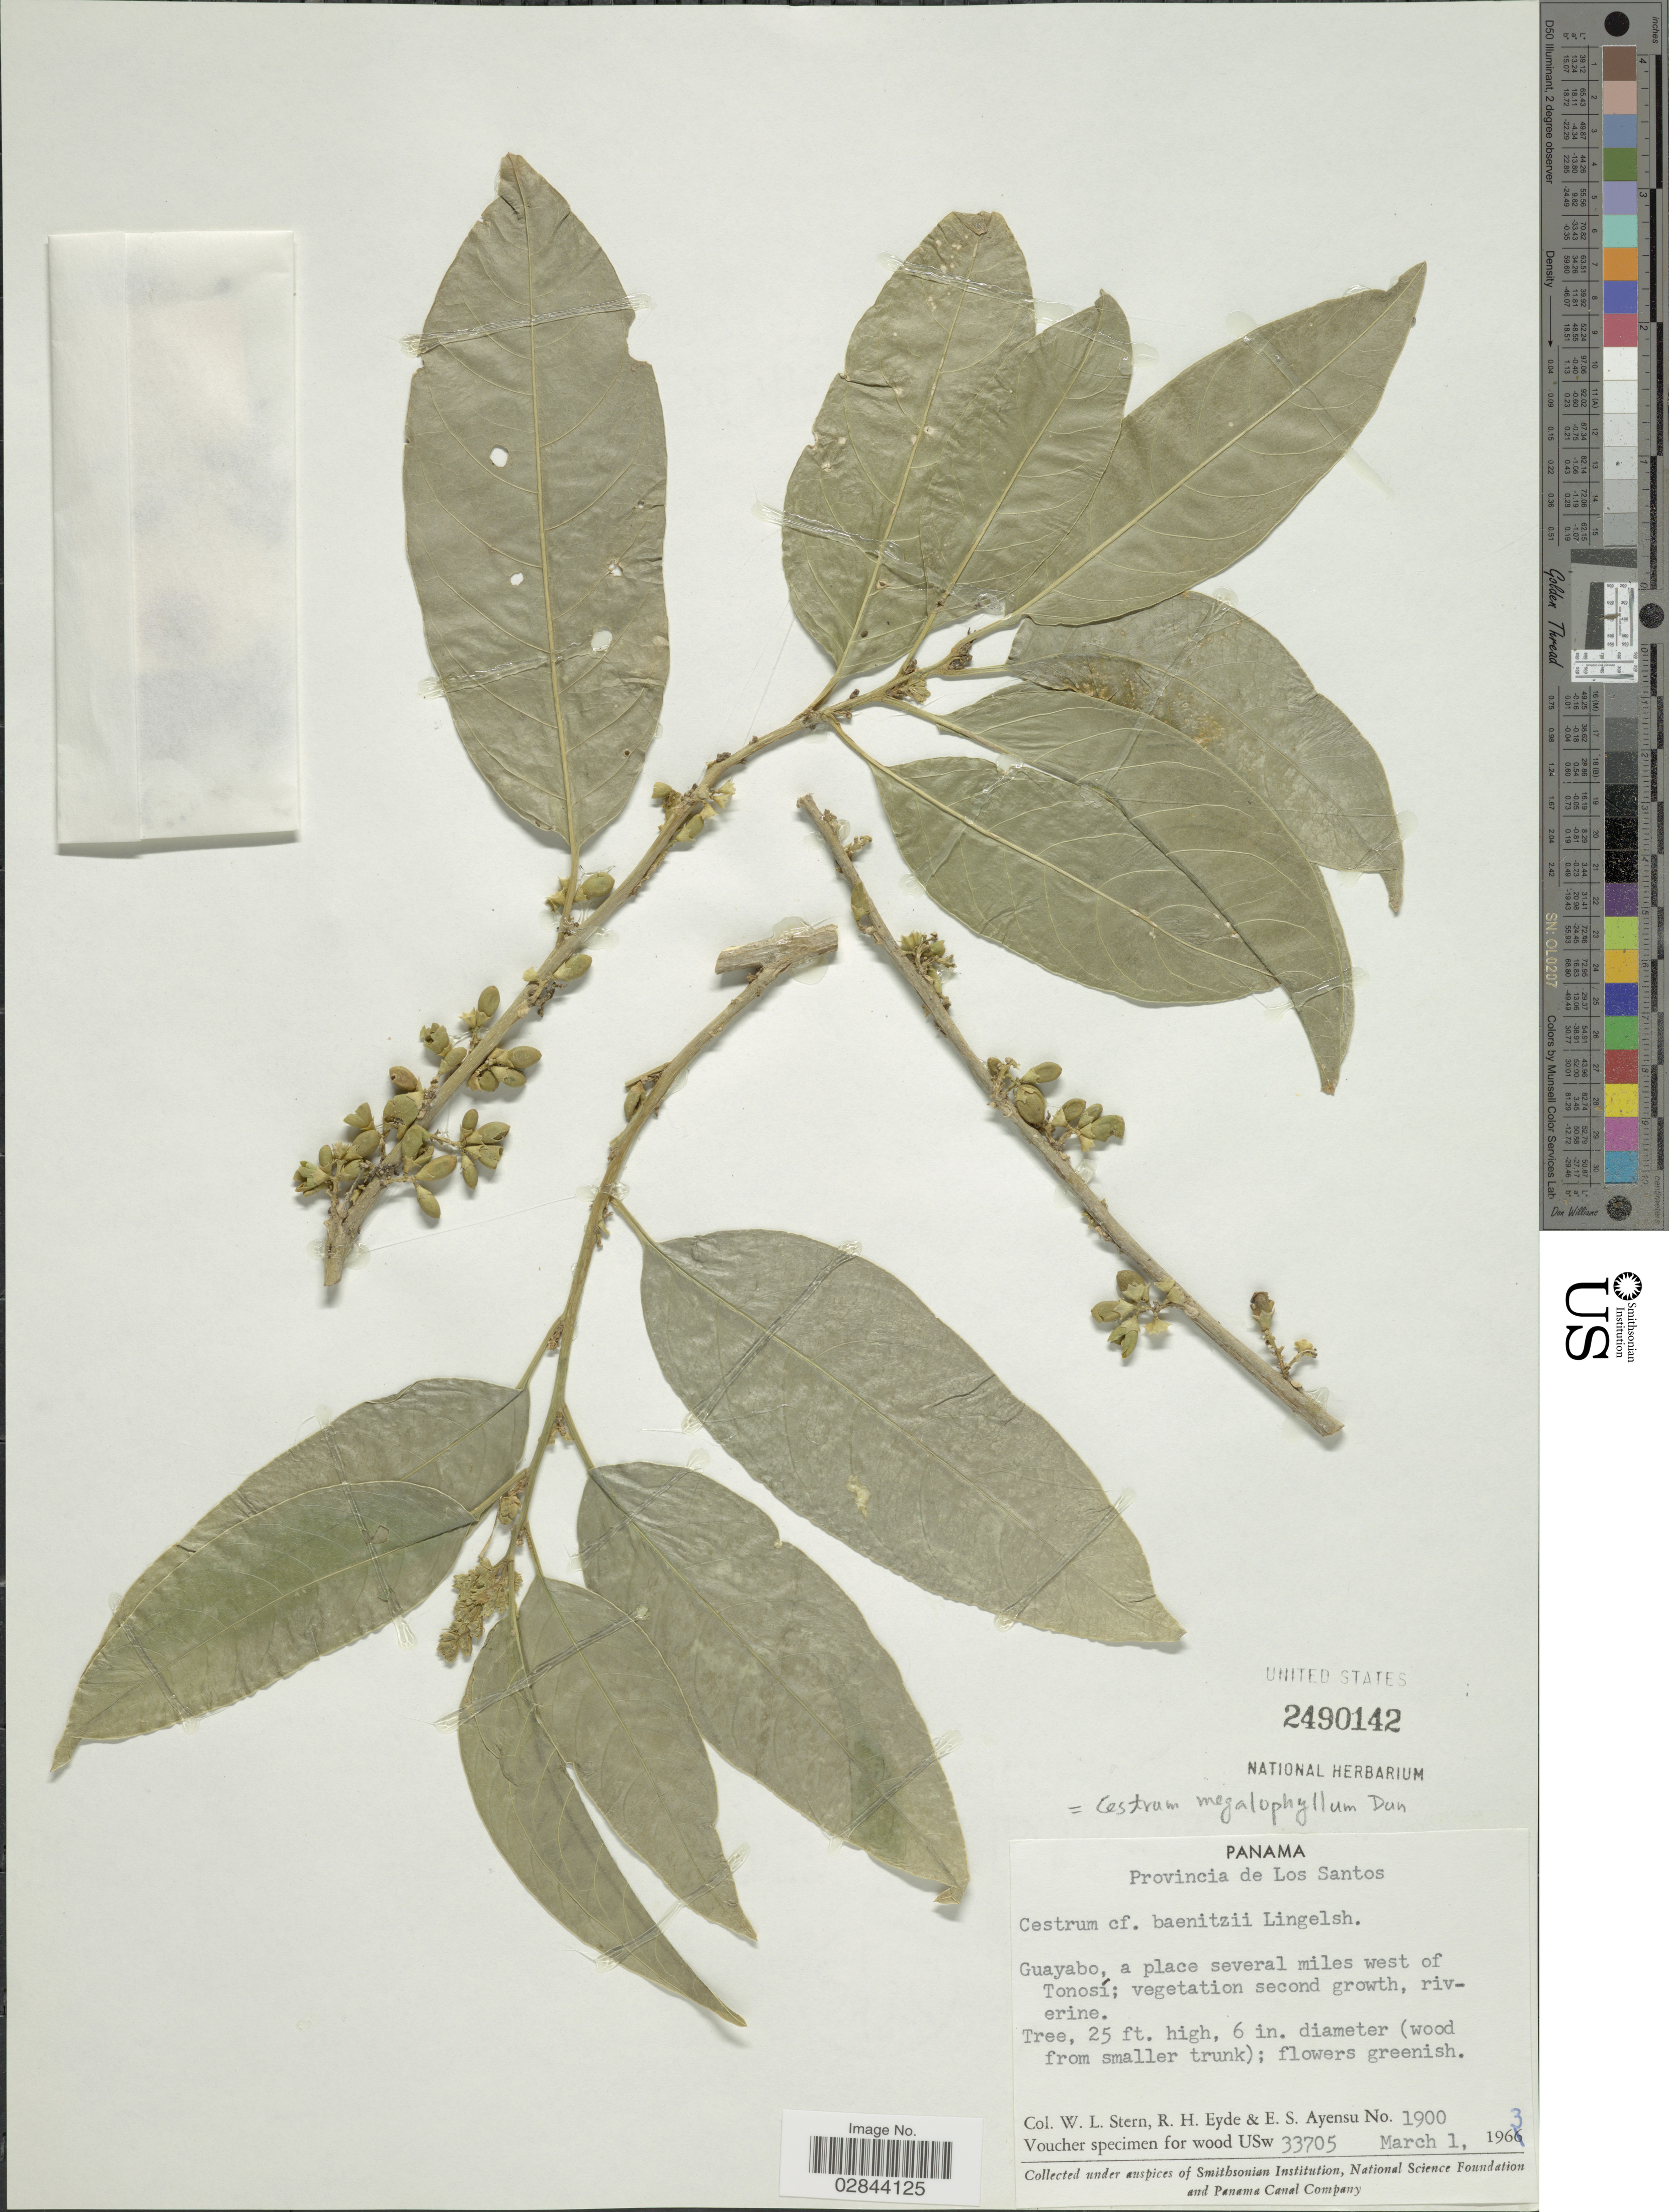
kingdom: Plantae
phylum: Tracheophyta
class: Magnoliopsida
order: Solanales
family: Solanaceae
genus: Cestrum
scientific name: Cestrum megalophyllum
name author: Dunal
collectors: W. L. Stern, R. H. Eyde & E. S. Ayensu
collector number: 1900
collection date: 1963-03-01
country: Panama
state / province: Los Santos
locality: Guayabo, a place several miles west of Tonosí.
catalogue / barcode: US 2490142